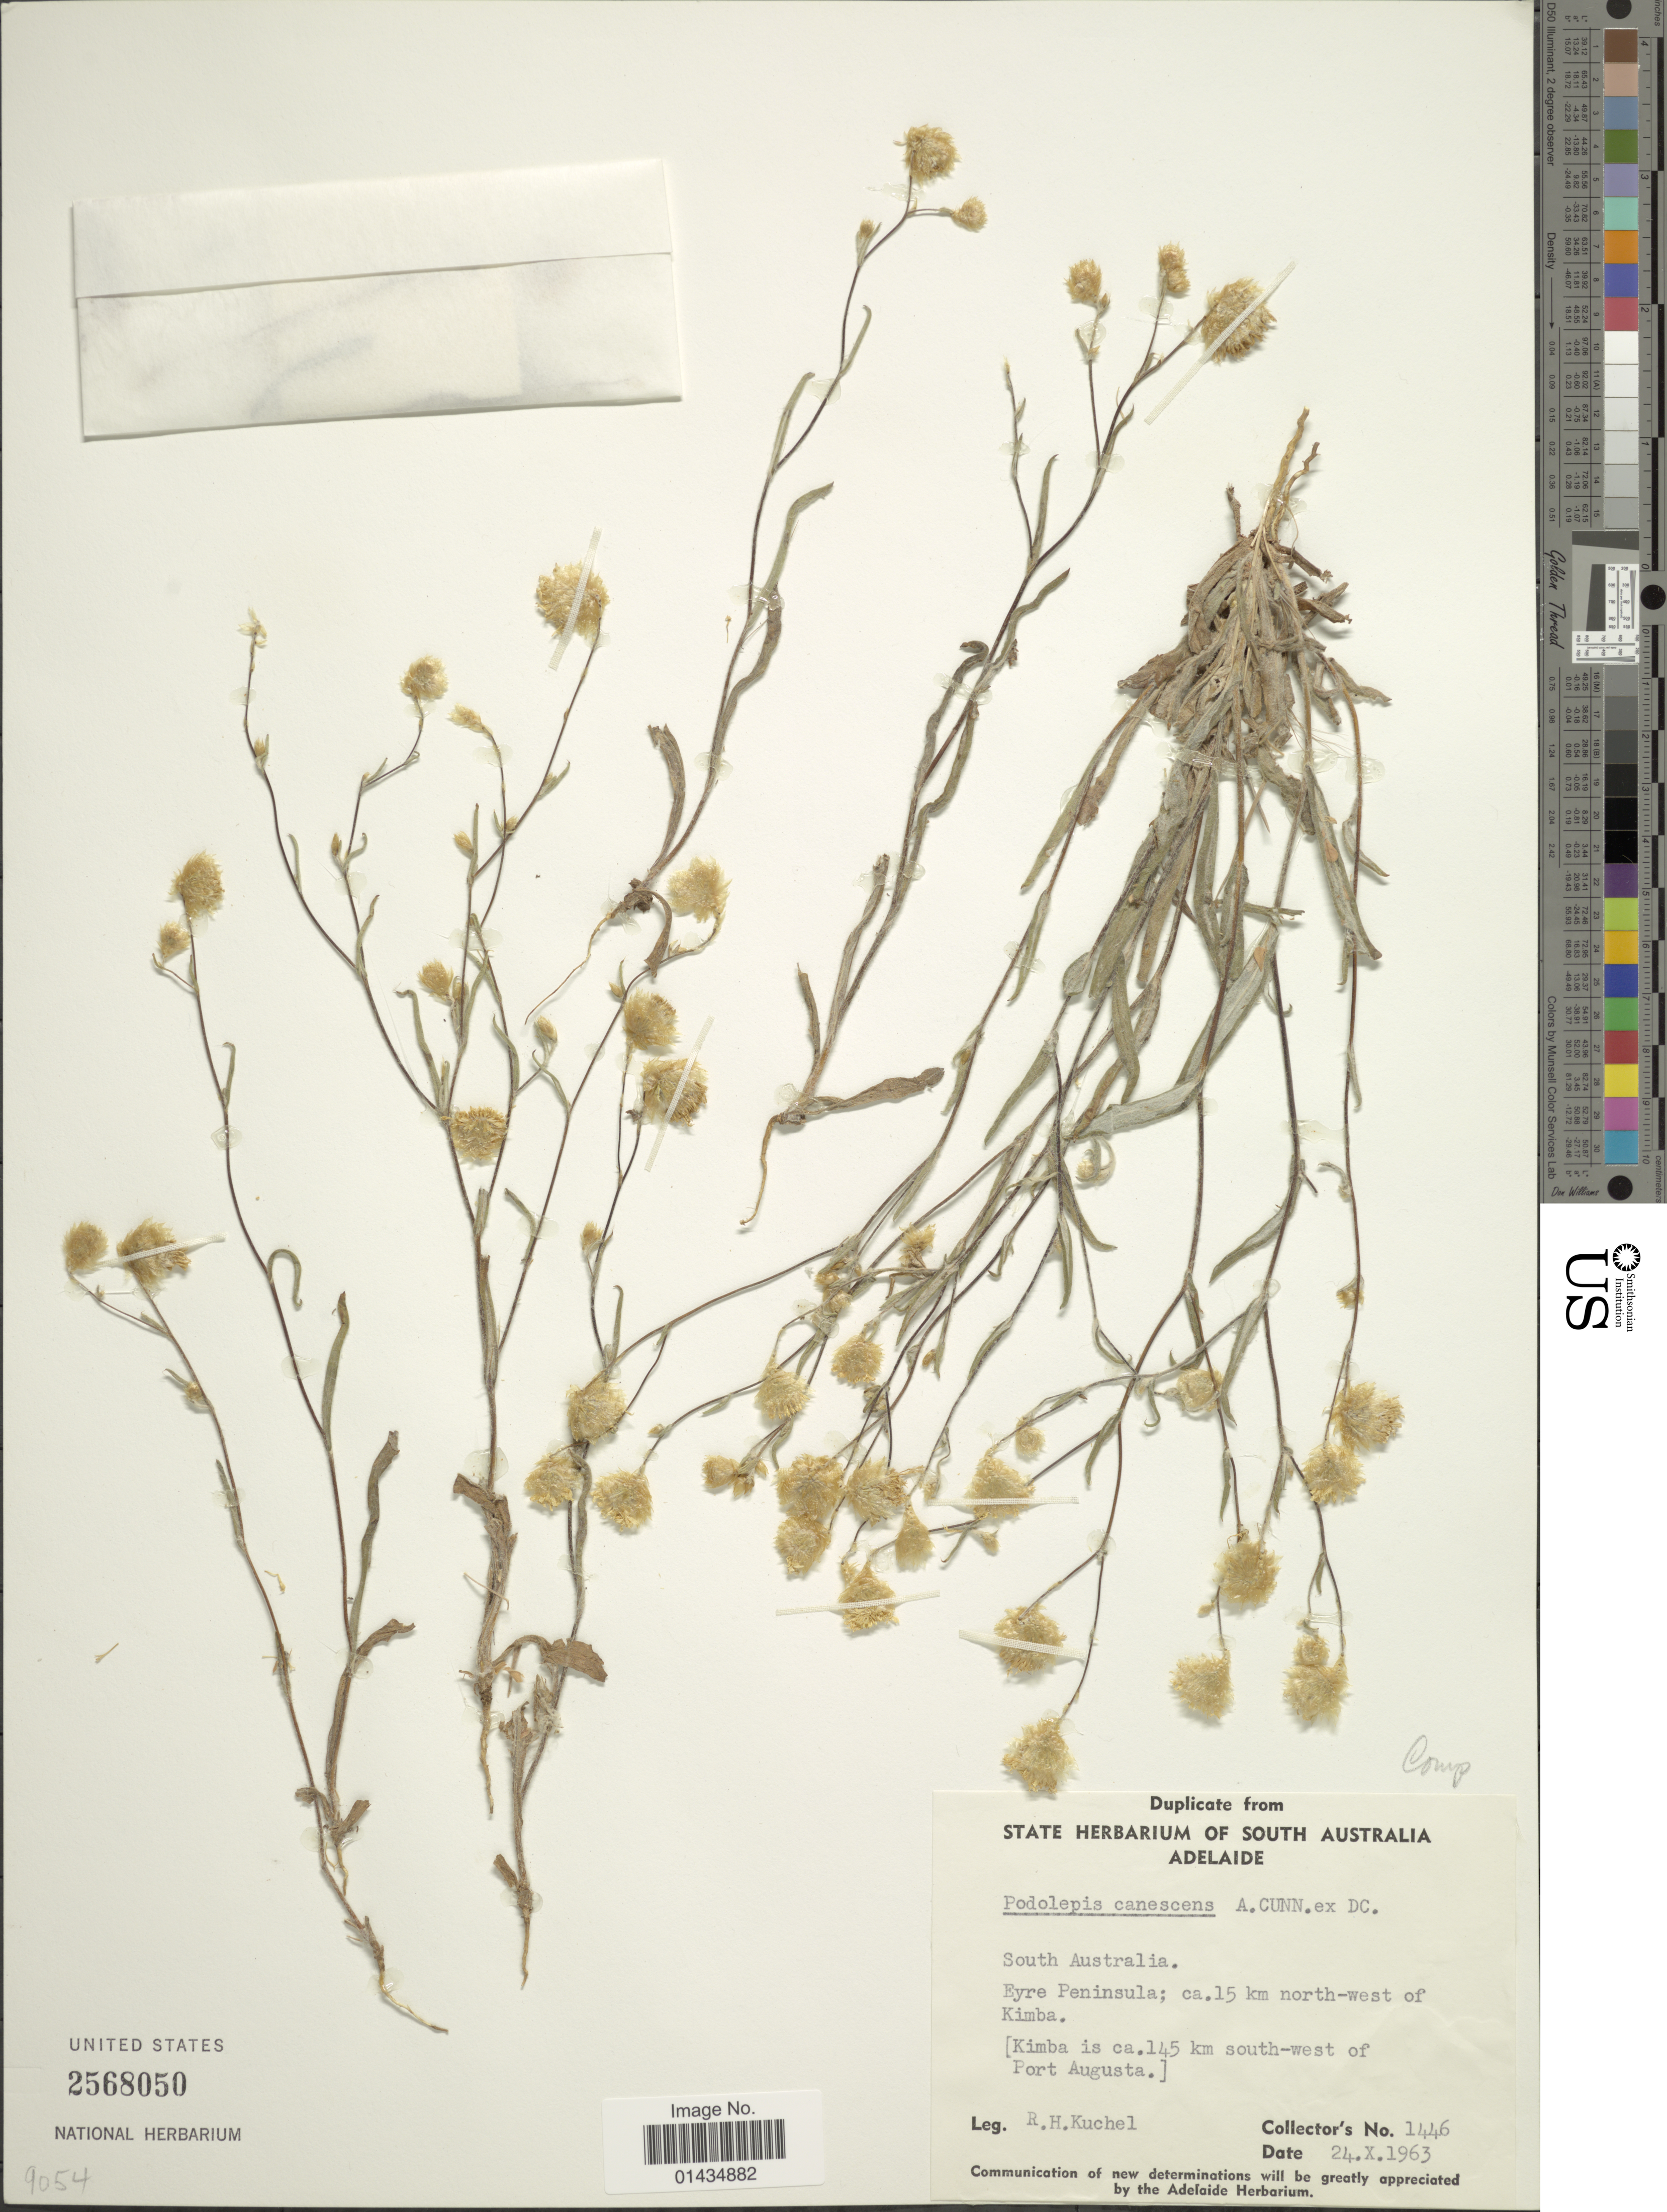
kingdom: Plantae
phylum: Tracheophyta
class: Magnoliopsida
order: Asterales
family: Asteraceae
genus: Podolepis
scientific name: Podolepis canescens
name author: A. Cunn. ex DC.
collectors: R. Kuchel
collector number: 1446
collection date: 1963-10-24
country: Australia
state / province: South Australia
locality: Eyre Peninsula; ca. 15 km north-west of Kimba, (Kimba is ca. 145 km south-west of Port Augusta)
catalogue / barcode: US 2568050